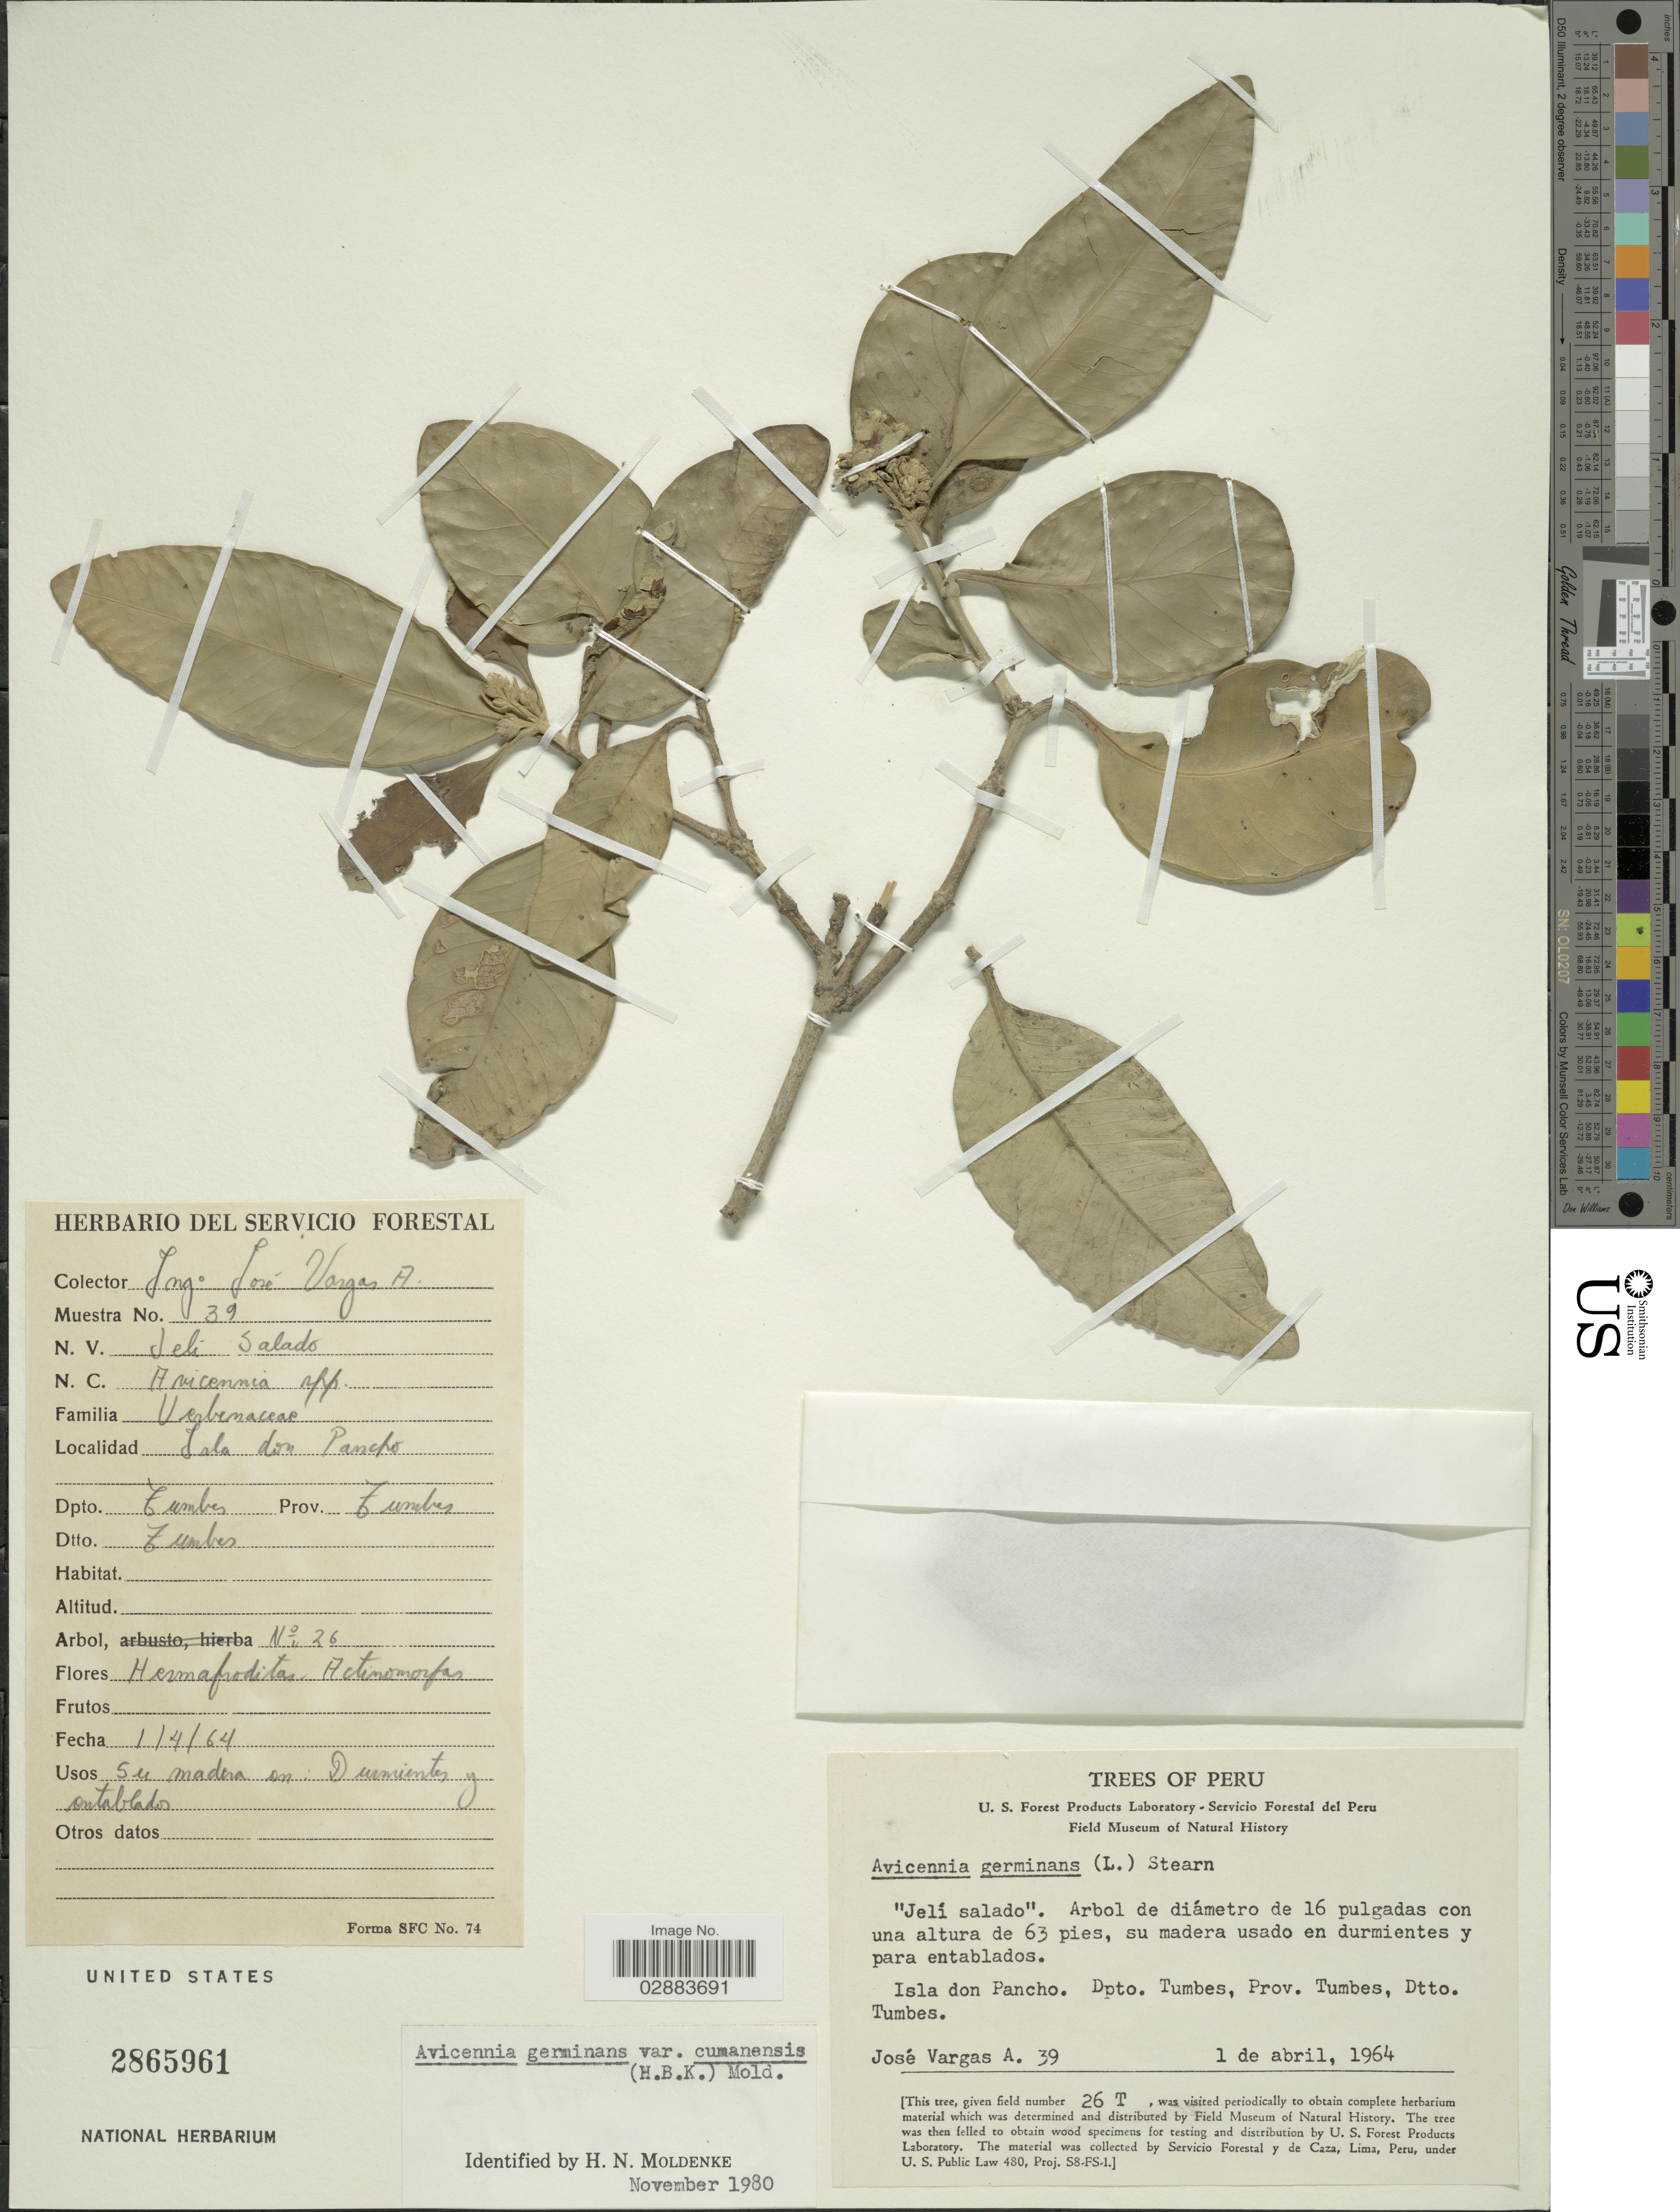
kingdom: Plantae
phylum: Tracheophyta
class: Magnoliopsida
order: Lamiales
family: Acanthaceae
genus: Avicennia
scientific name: Avicennia germinans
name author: (L.) L.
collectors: J. Vargas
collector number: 39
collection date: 1964-04-01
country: Peru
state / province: Tumbes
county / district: Tumbes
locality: Isla don Pancho. Dpto. Tumbes, Prov. Tumbes, Dtto. Tumbes.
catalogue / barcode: US 2865961